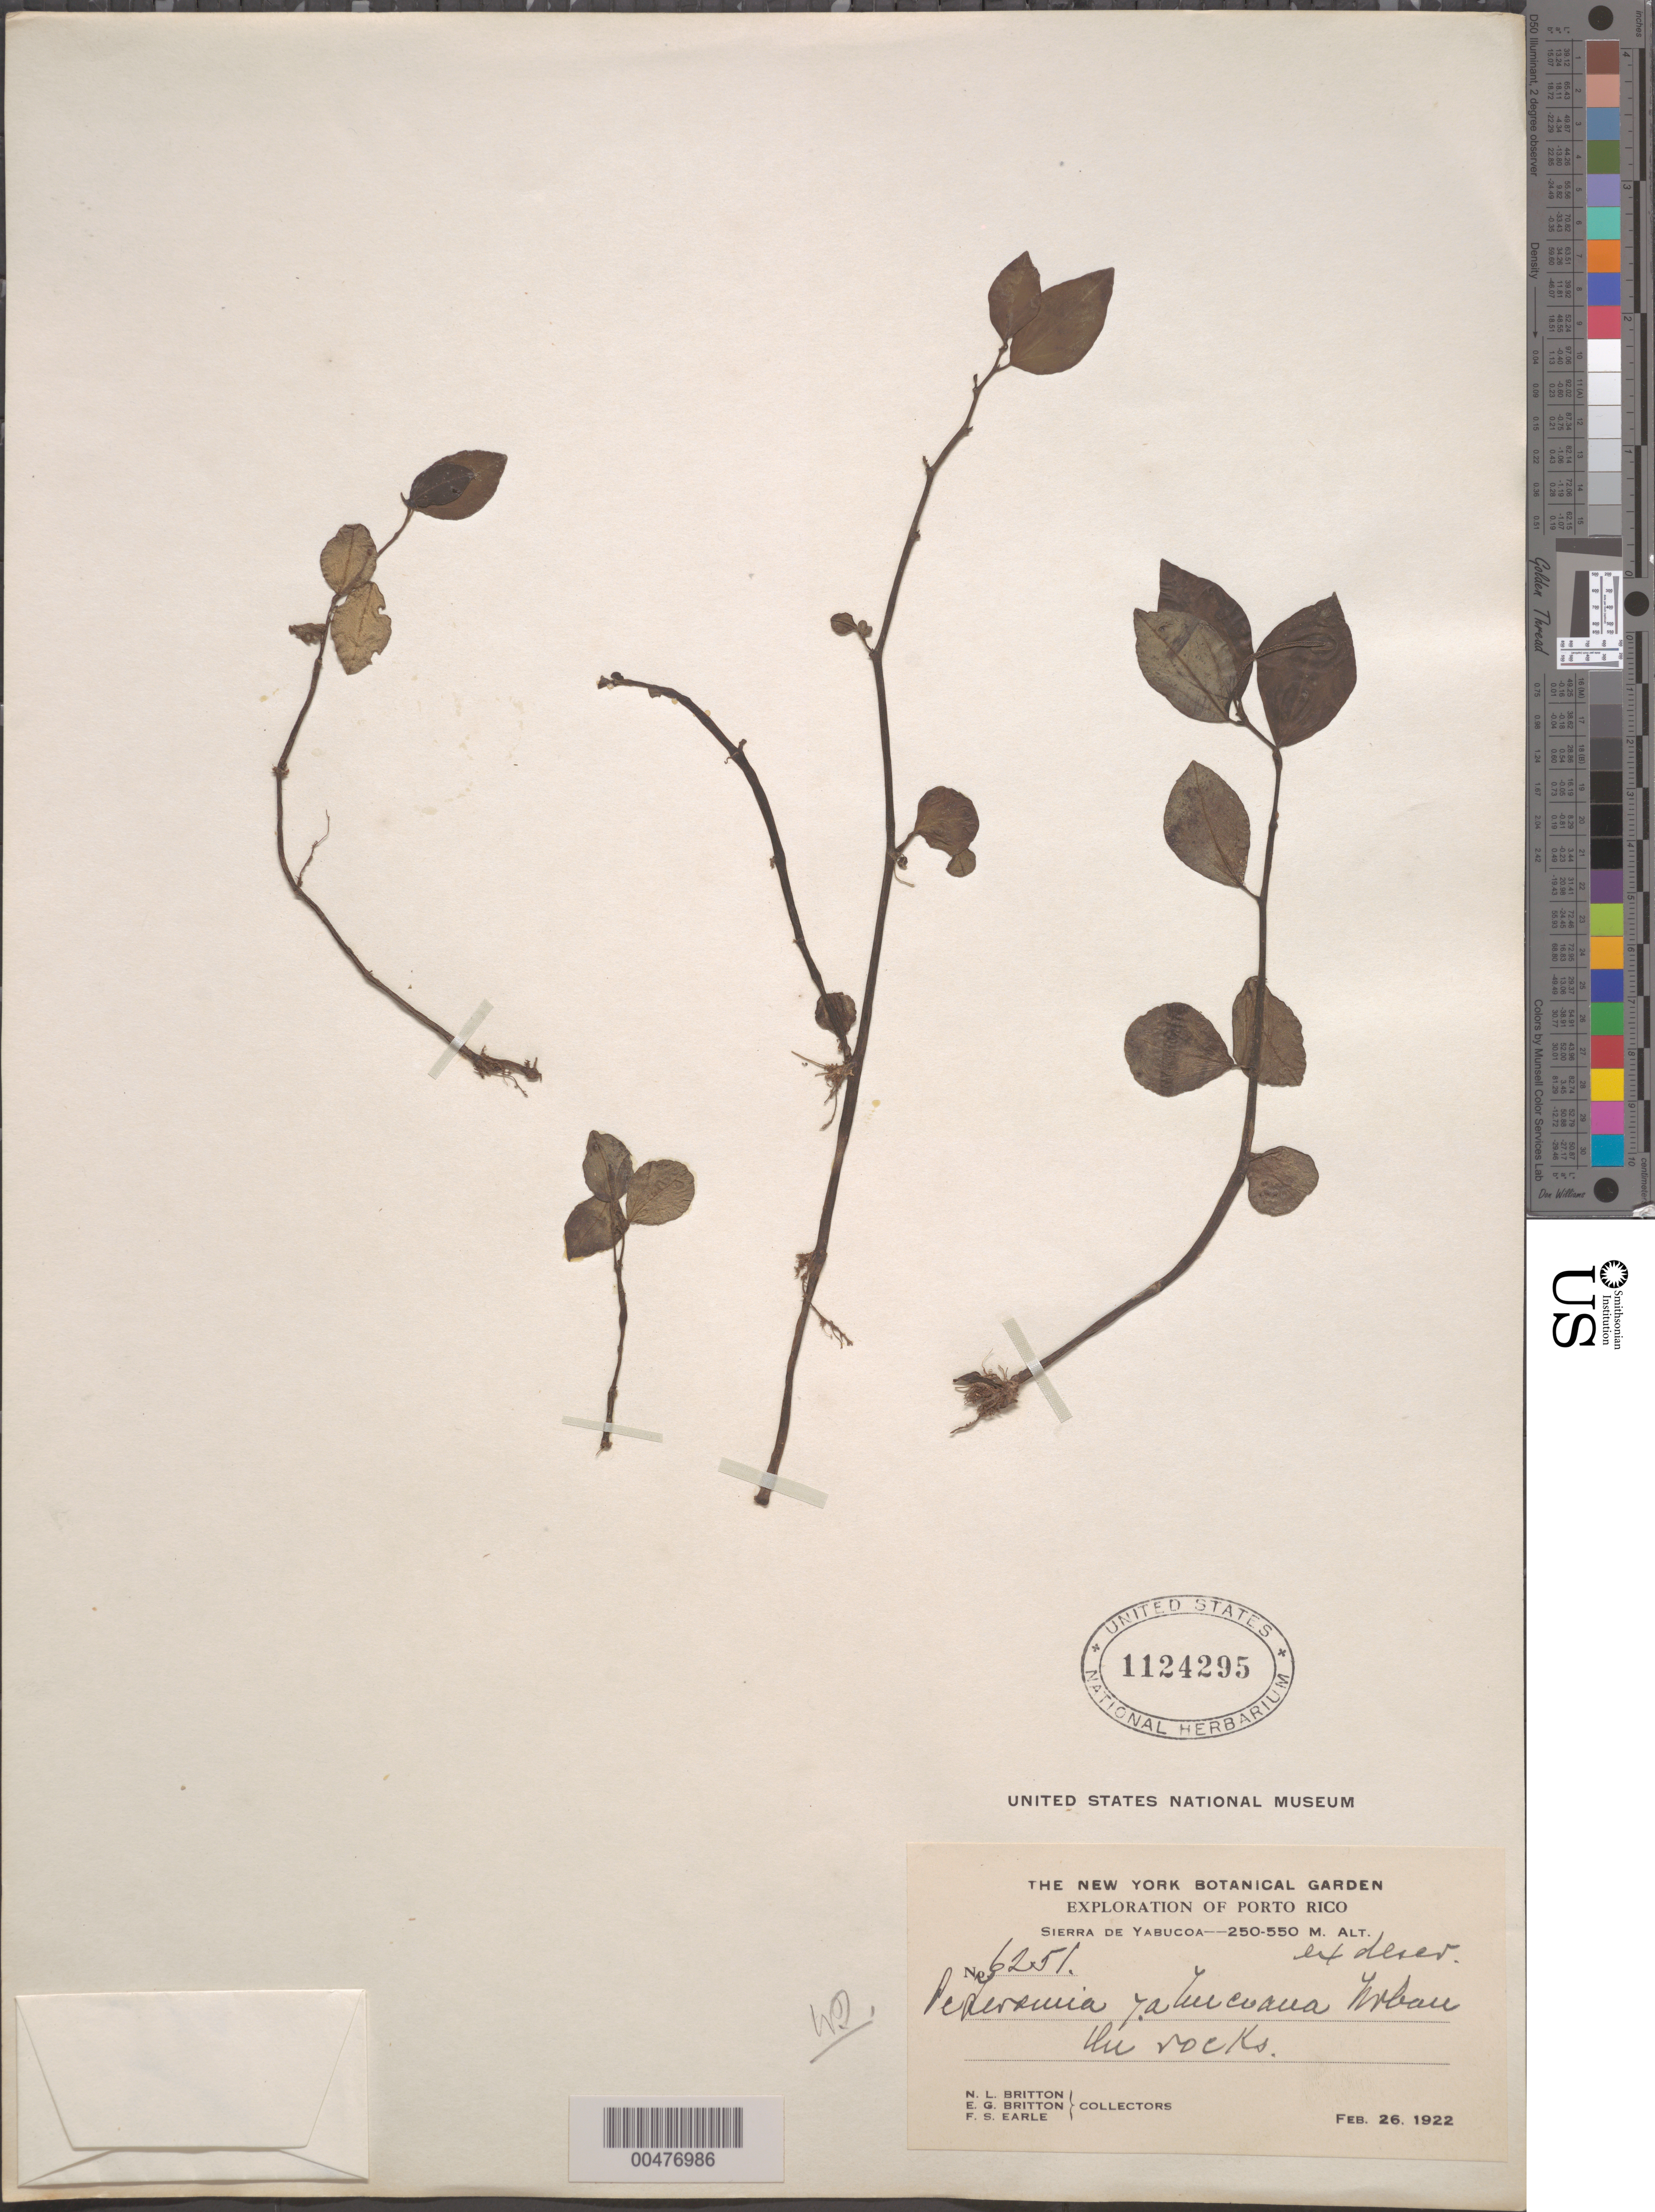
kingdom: Plantae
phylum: Tracheophyta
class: Magnoliopsida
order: Piperales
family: Piperaceae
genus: Peperomia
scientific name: Peperomia sp.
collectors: N. Britton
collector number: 6251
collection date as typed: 26 Feb 1922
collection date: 1922-02-26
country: Puerto Rico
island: Greater Antilles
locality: Sierra de Yabucoa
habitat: On rocks.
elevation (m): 250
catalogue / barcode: US 1124295